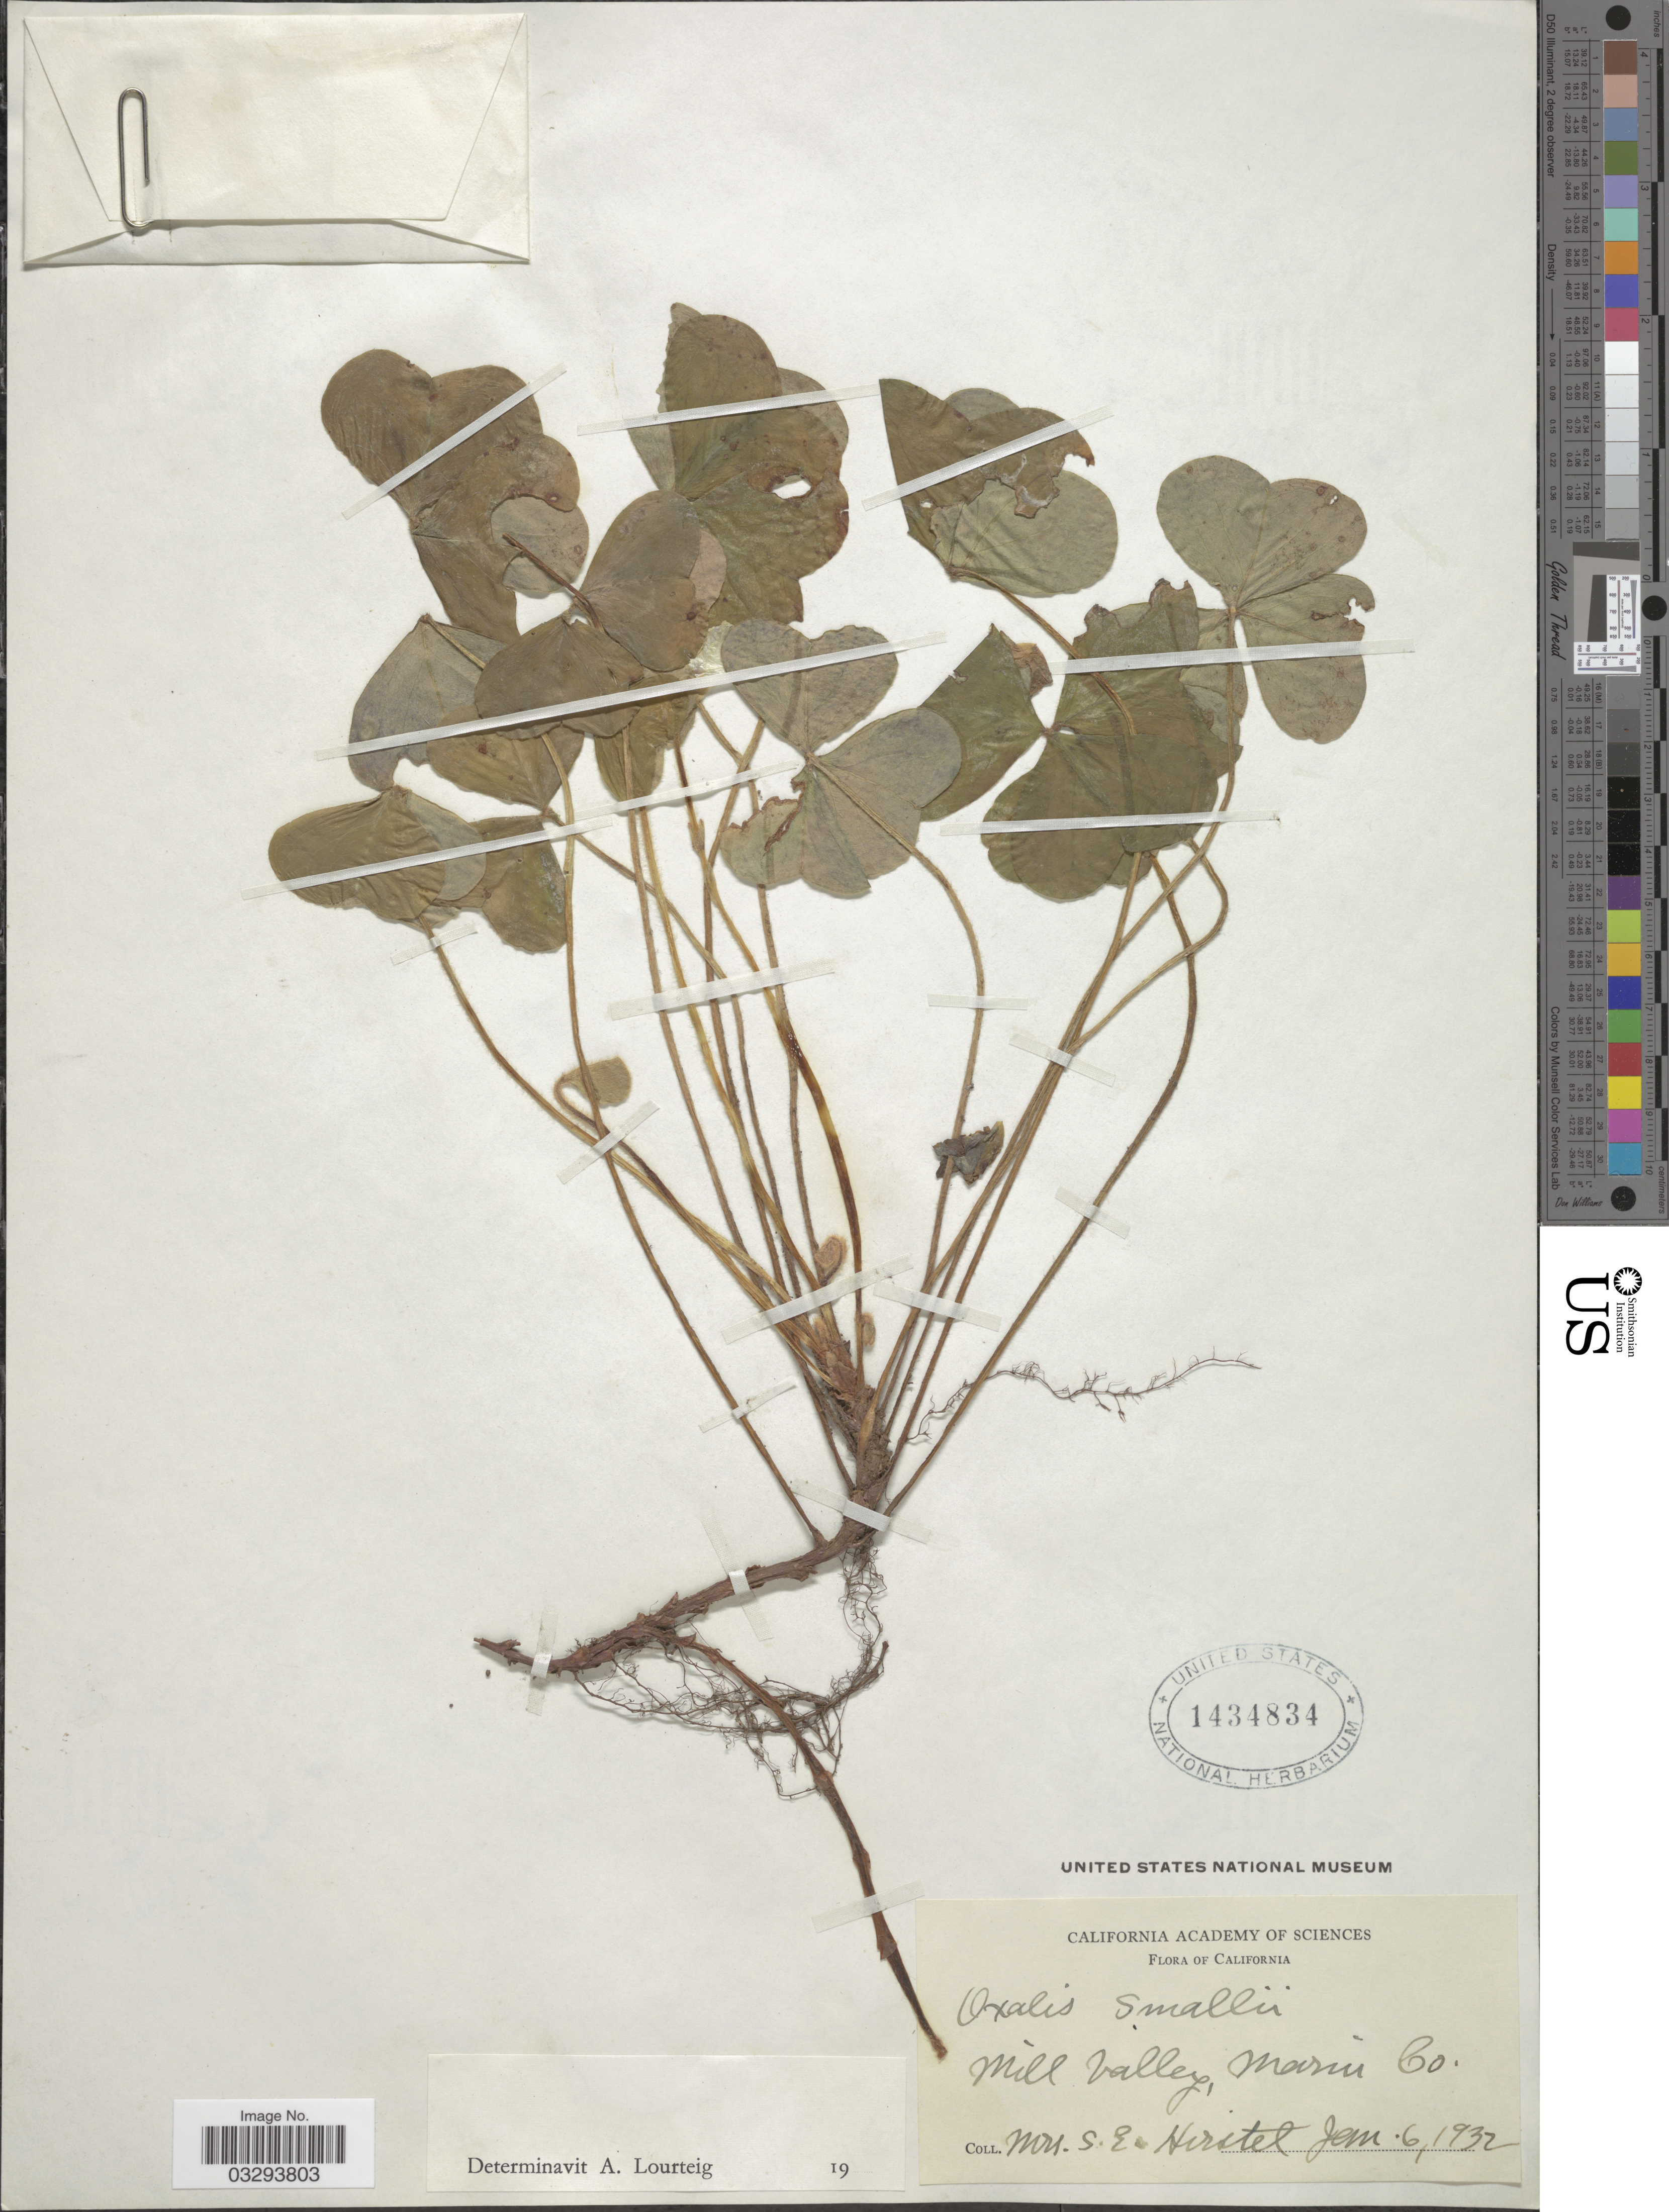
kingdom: Plantae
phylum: Tracheophyta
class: Magnoliopsida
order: Oxalidales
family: Oxalidaceae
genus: Oxalis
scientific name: Oxalis smallii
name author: R. Knuth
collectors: S. Hirstel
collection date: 1932-01-06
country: United States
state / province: California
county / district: Marin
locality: Mill Valley, Marin Co.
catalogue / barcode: US 1434834